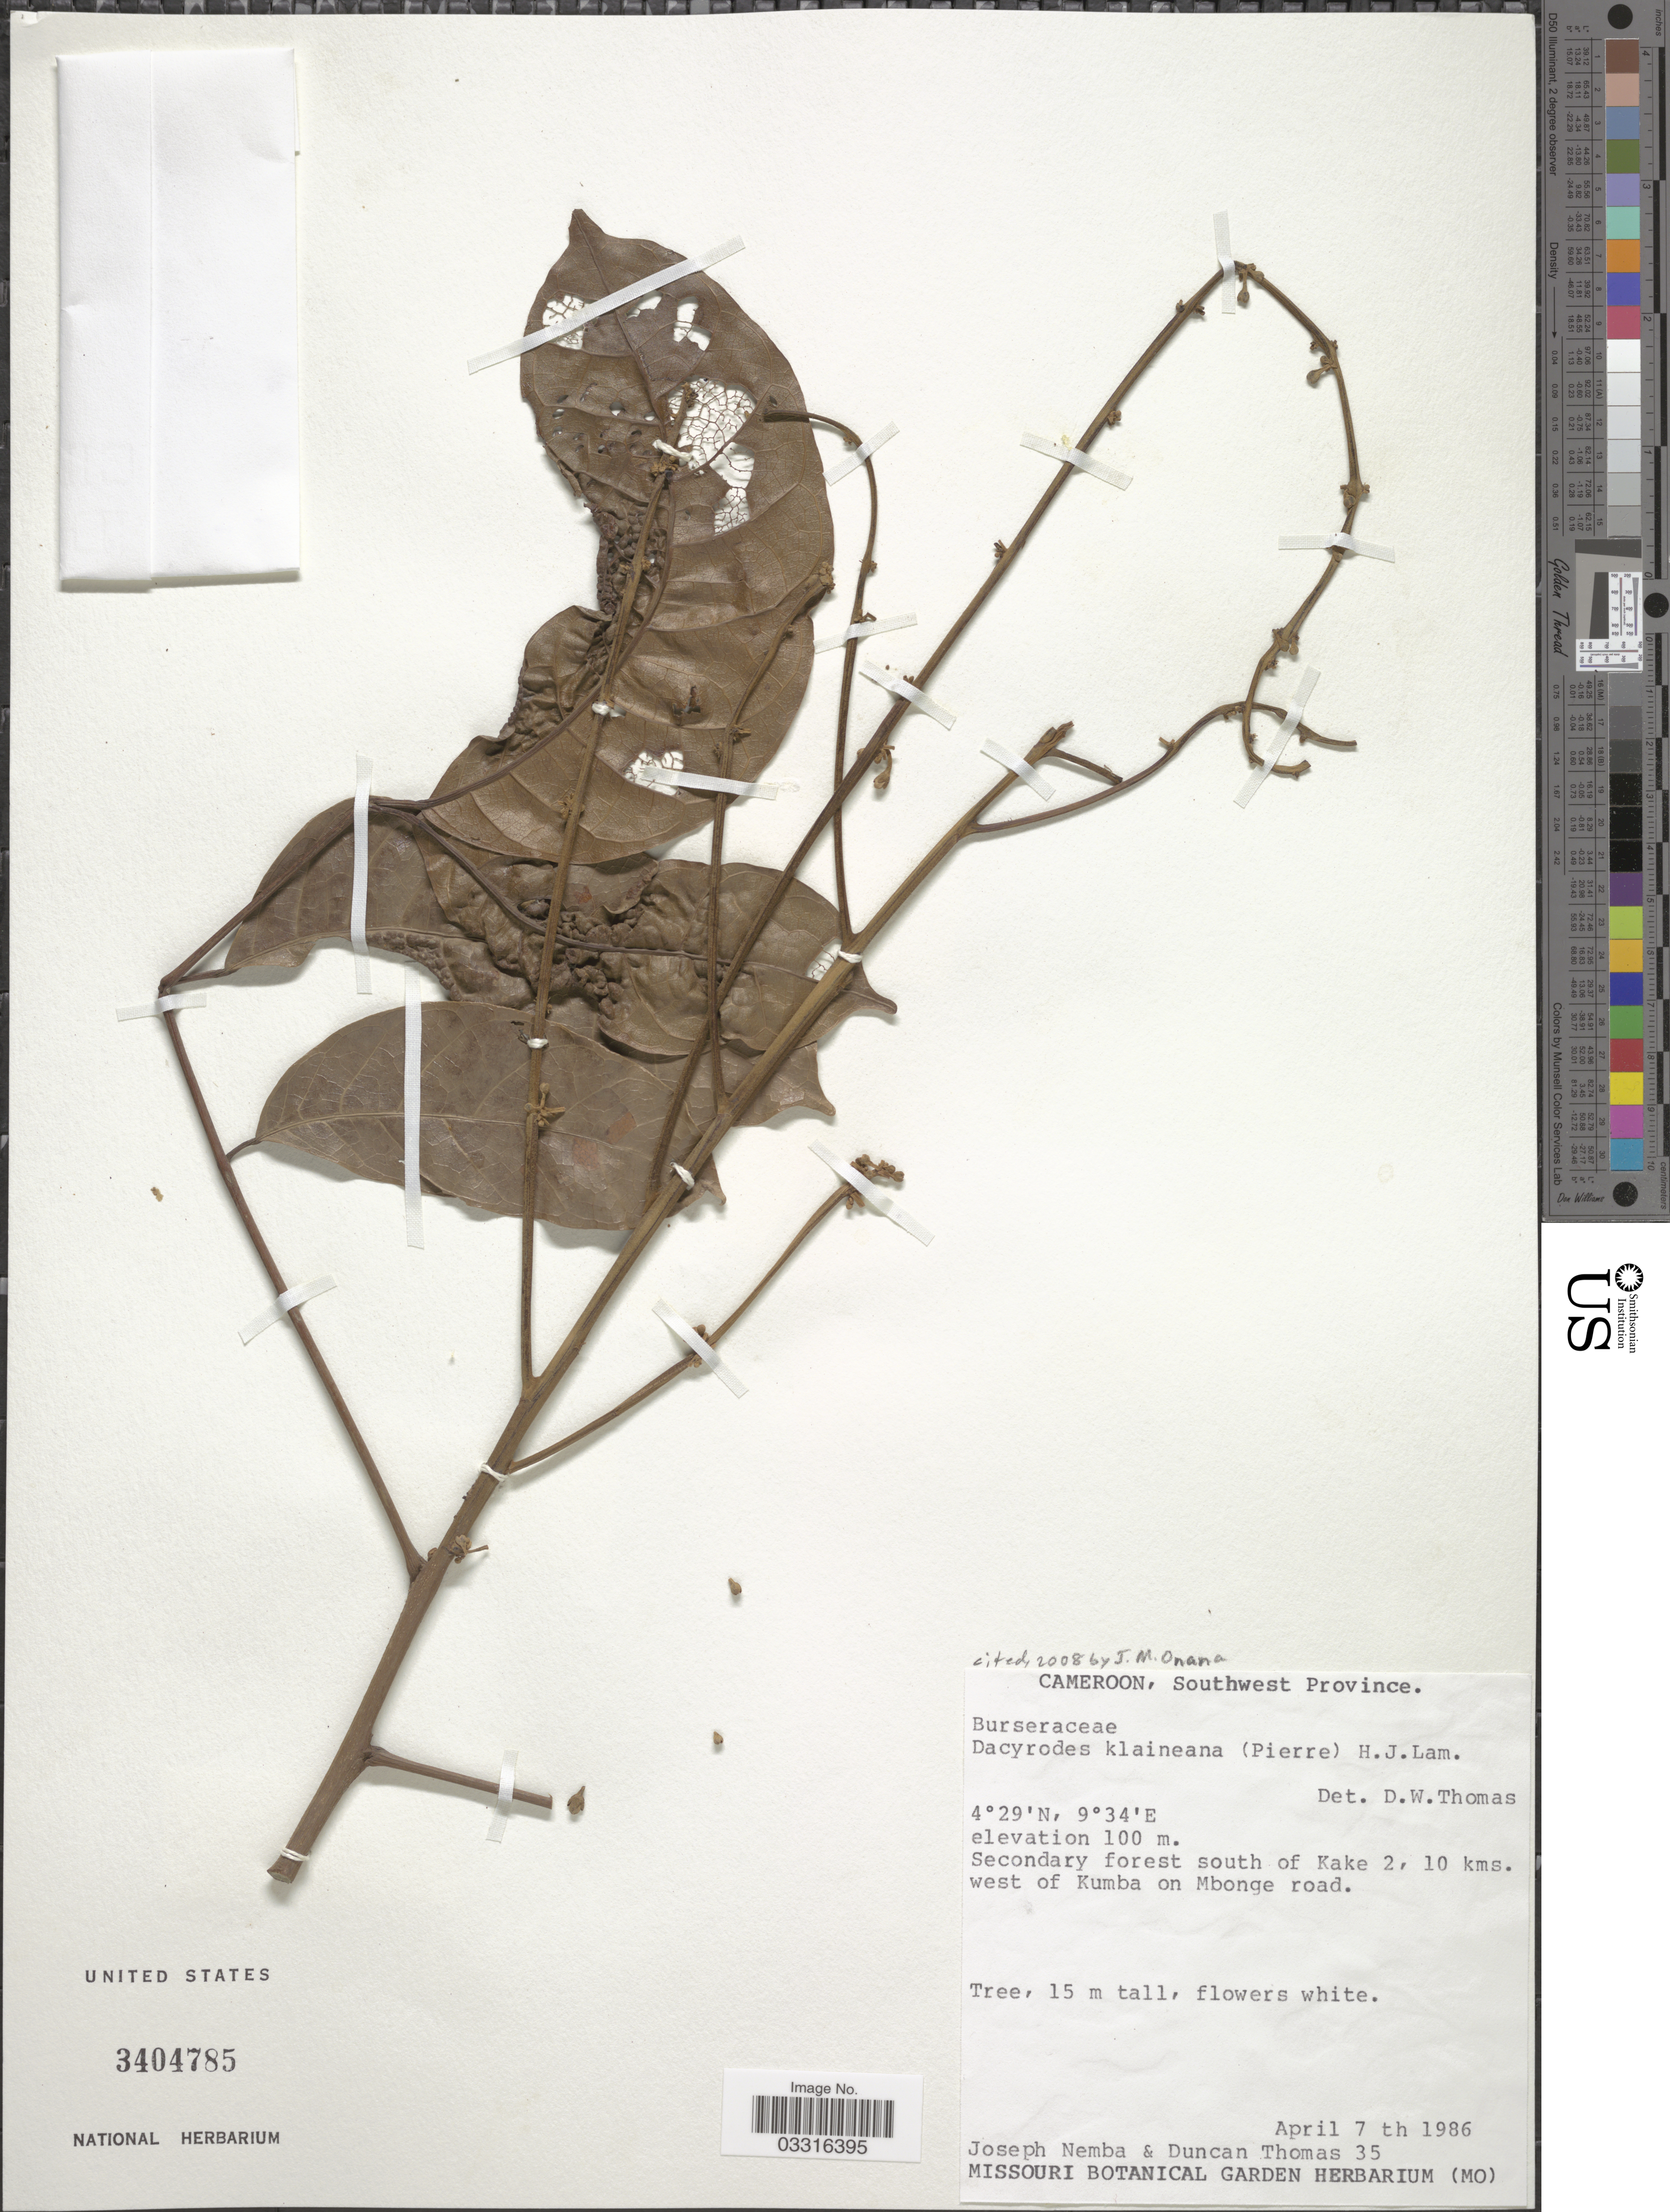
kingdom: Plantae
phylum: Tracheophyta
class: Magnoliopsida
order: Sapindales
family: Burseraceae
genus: Dacryodes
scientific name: Dacryodes klaineana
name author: (Pierre) H.J. Lam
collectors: J. Nemba & D. W. Thomas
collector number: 35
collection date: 1986-04-07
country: Cameroon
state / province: Sud-Ouest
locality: Southwest Province. Secondary forest south of Kake 2, 10 kms. west of Kumba on Mbonge road.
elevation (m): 100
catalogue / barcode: US 3404785